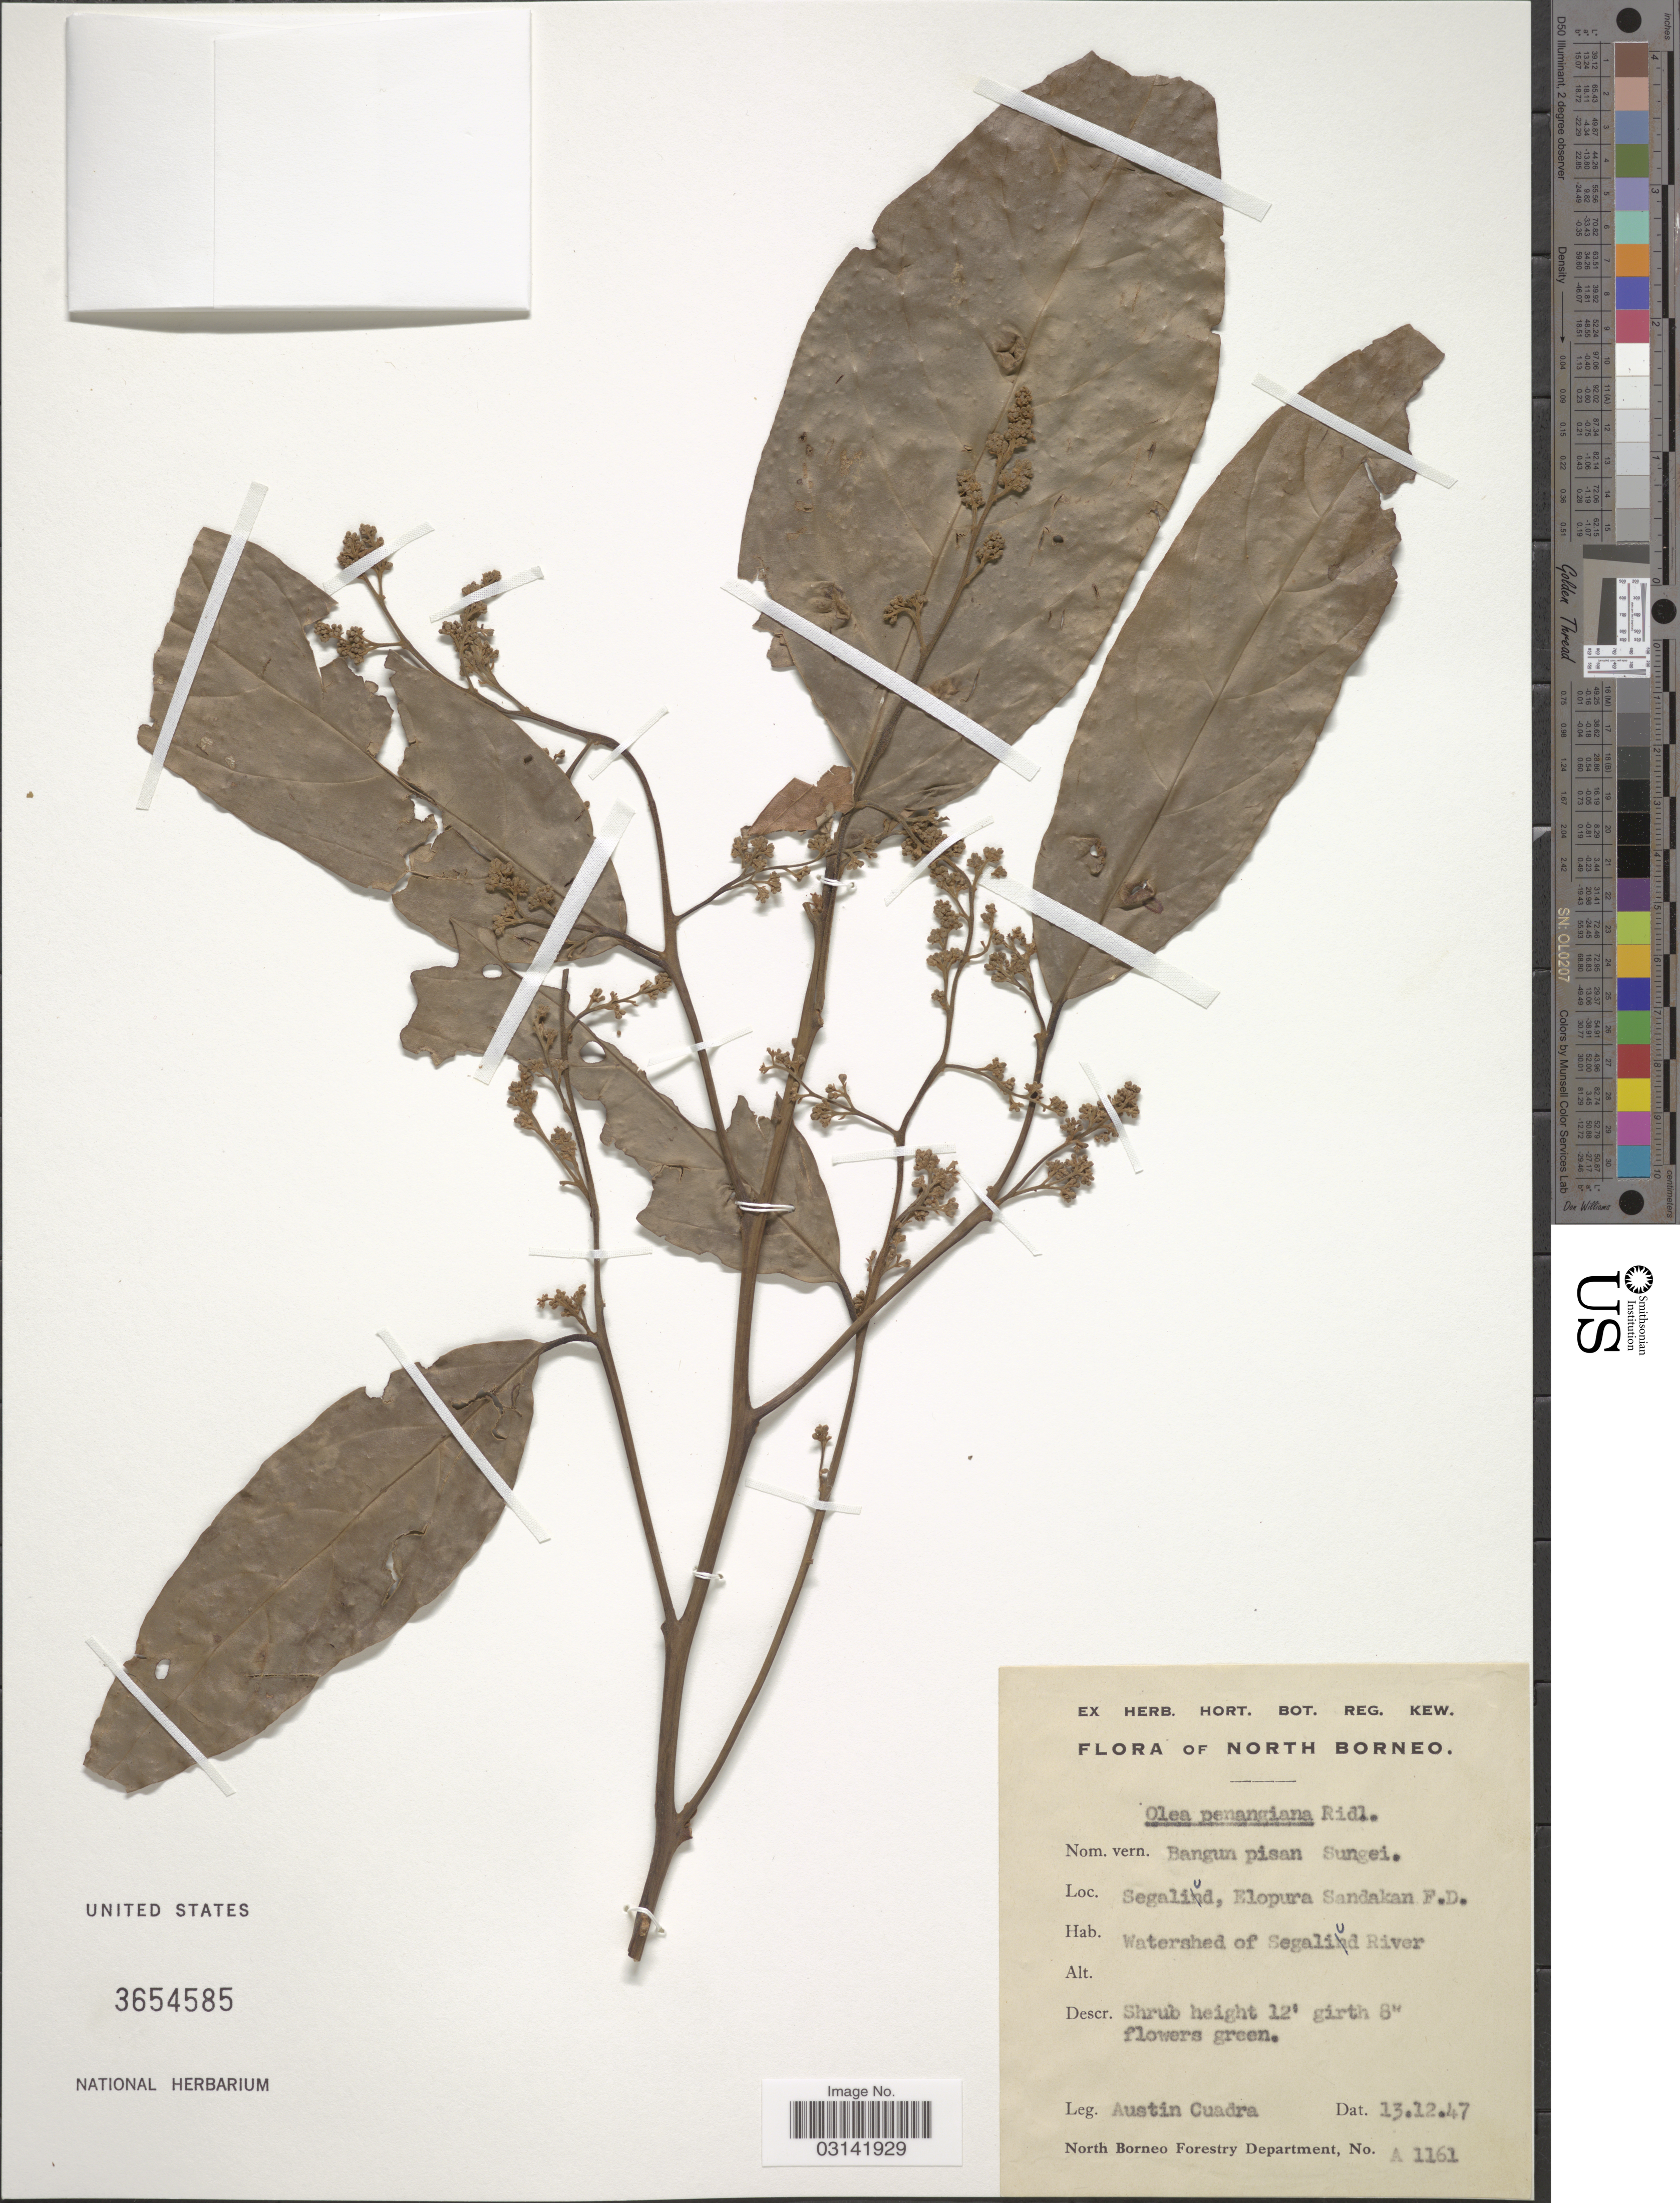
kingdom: Plantae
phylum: Tracheophyta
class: Magnoliopsida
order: Lamiales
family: Oleaceae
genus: Olea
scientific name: Olea penangiana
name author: Ridl.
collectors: A. Cuadra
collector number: A1161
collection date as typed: Transcribed d/m/y: 13/12/47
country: Malaysia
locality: North Borneo. Segaliud, Elopura Sandakan F.D. Watershed of Segaliud River.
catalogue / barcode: US 3654585